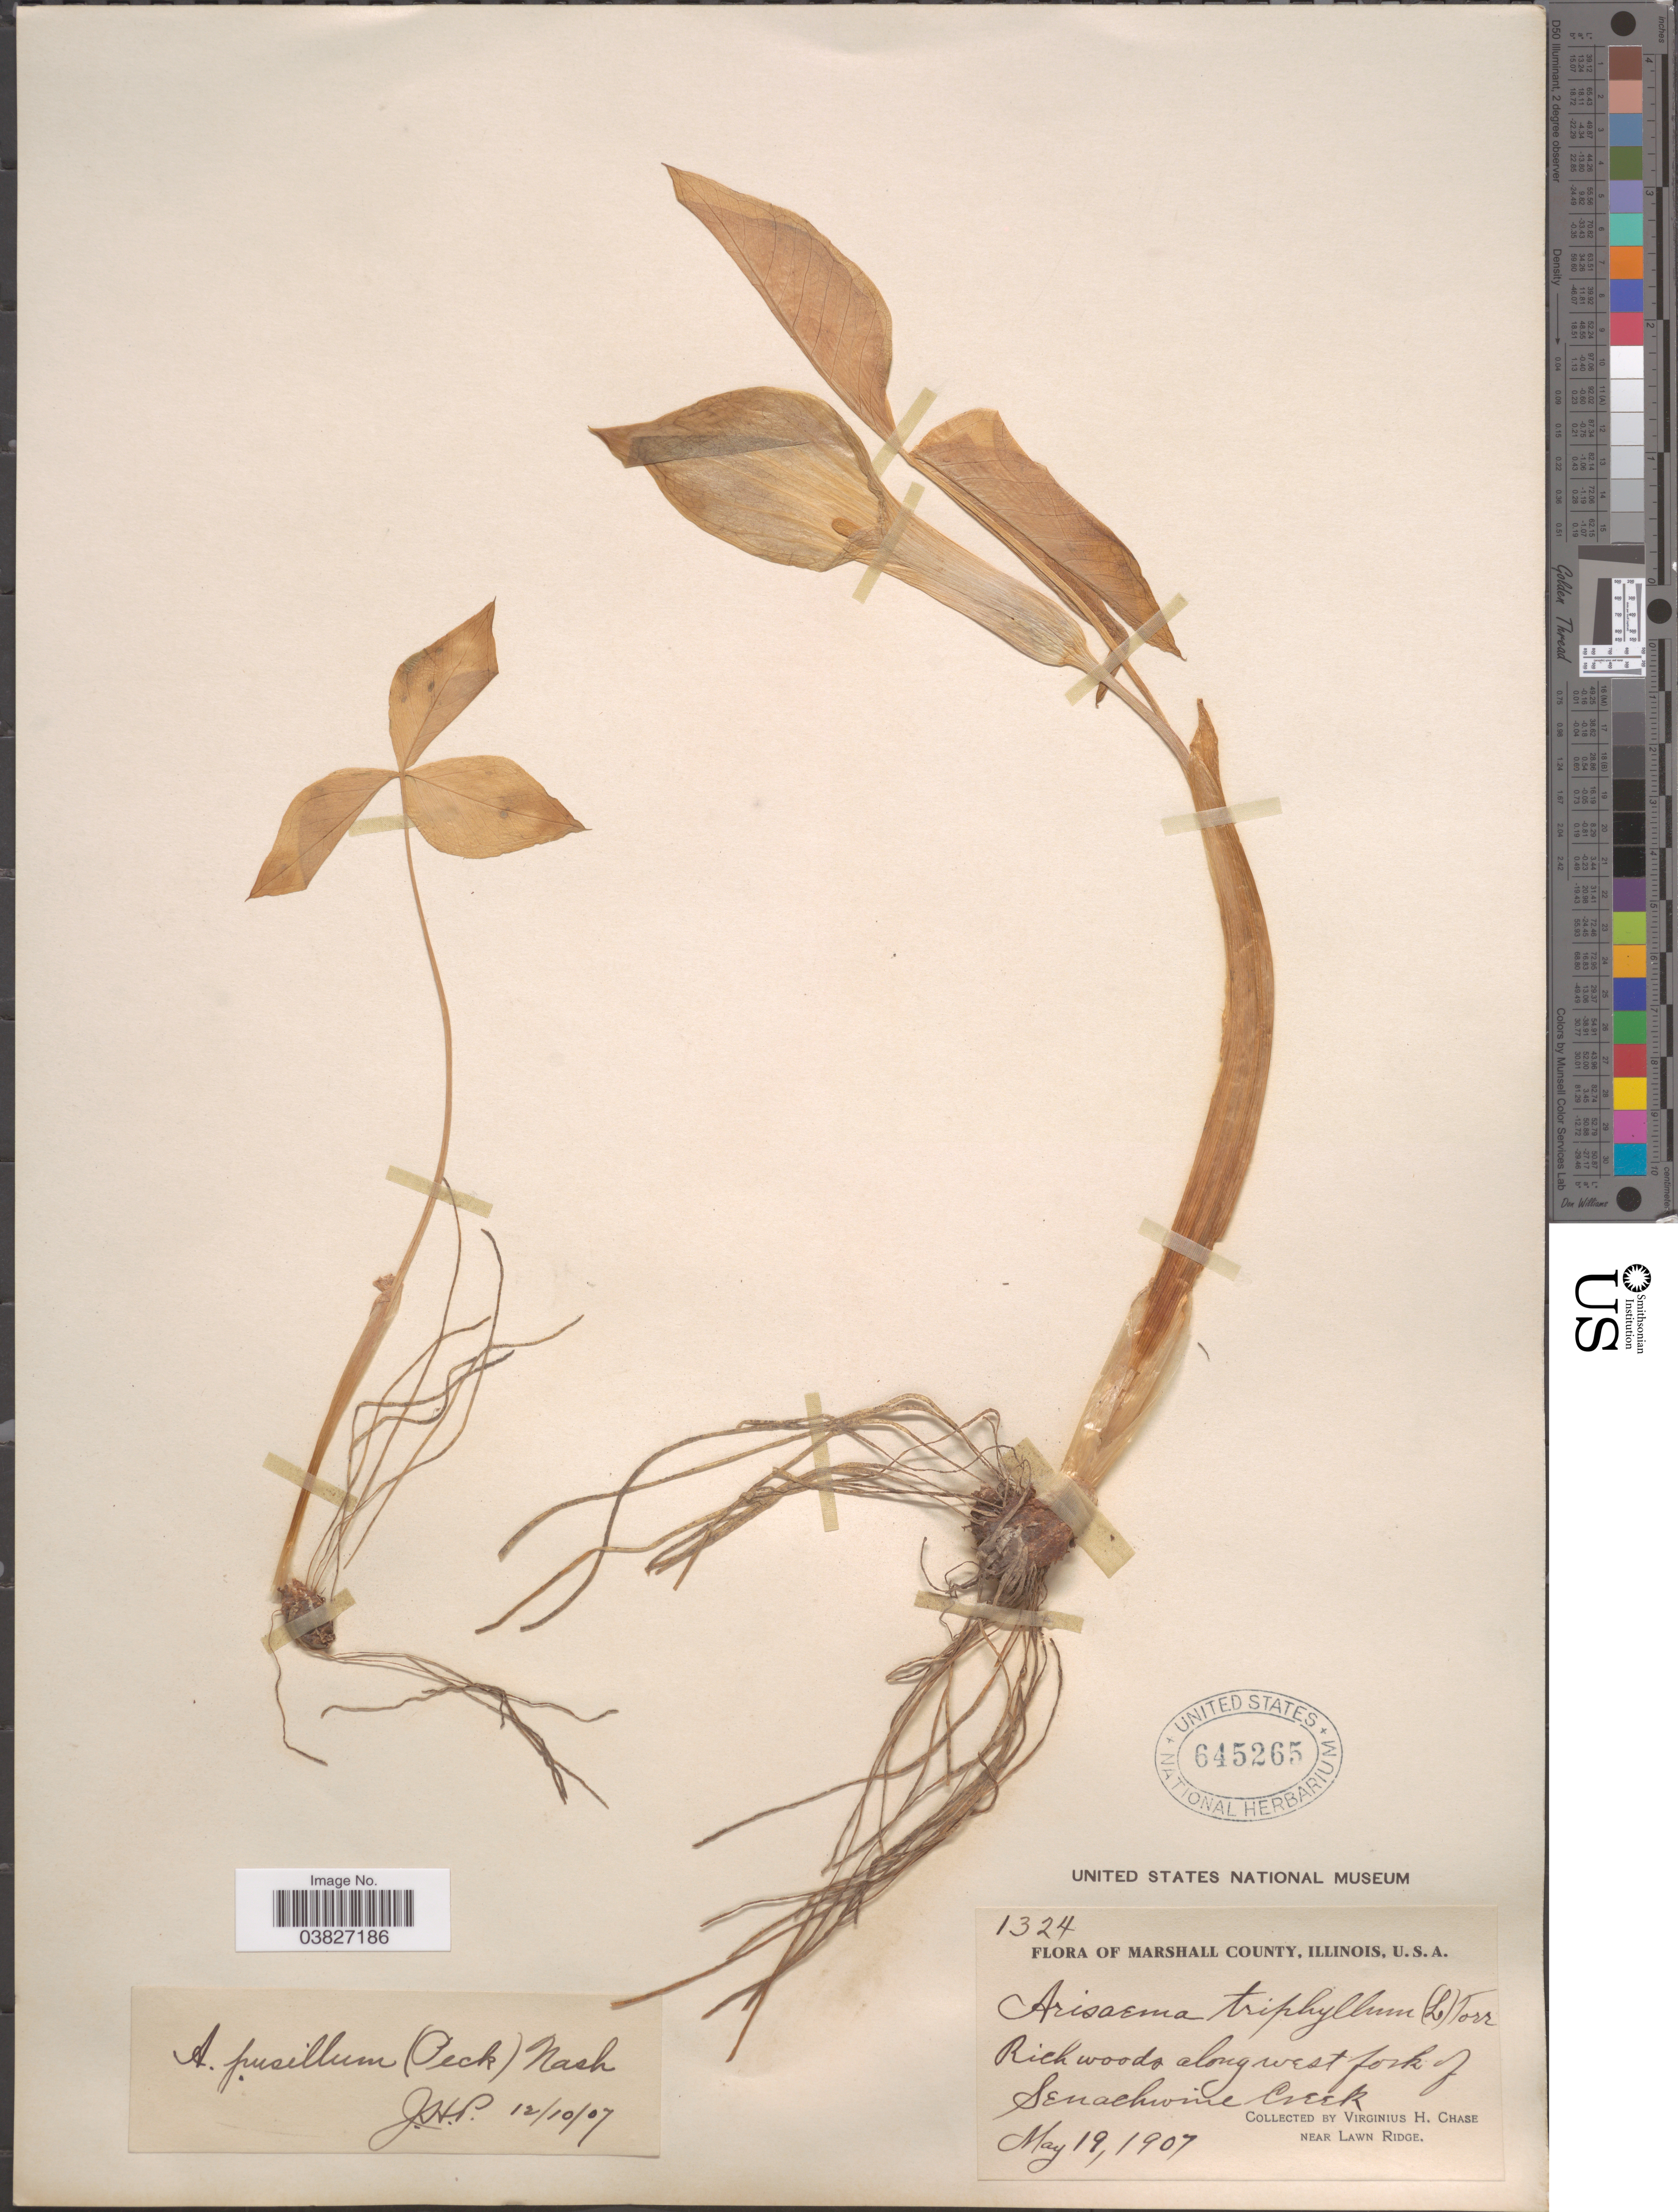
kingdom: Plantae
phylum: Tracheophyta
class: Liliopsida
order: Alismatales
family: Araceae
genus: Arisaema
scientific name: Arisaema triphyllum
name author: (L.) Schott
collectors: V. H. Chase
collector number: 1324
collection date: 1907-05-19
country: United States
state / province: Illinois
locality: Marshall County. Rich woods along west fork of Senachwine Creek. Near Lawn Ridge.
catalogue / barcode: US 645265